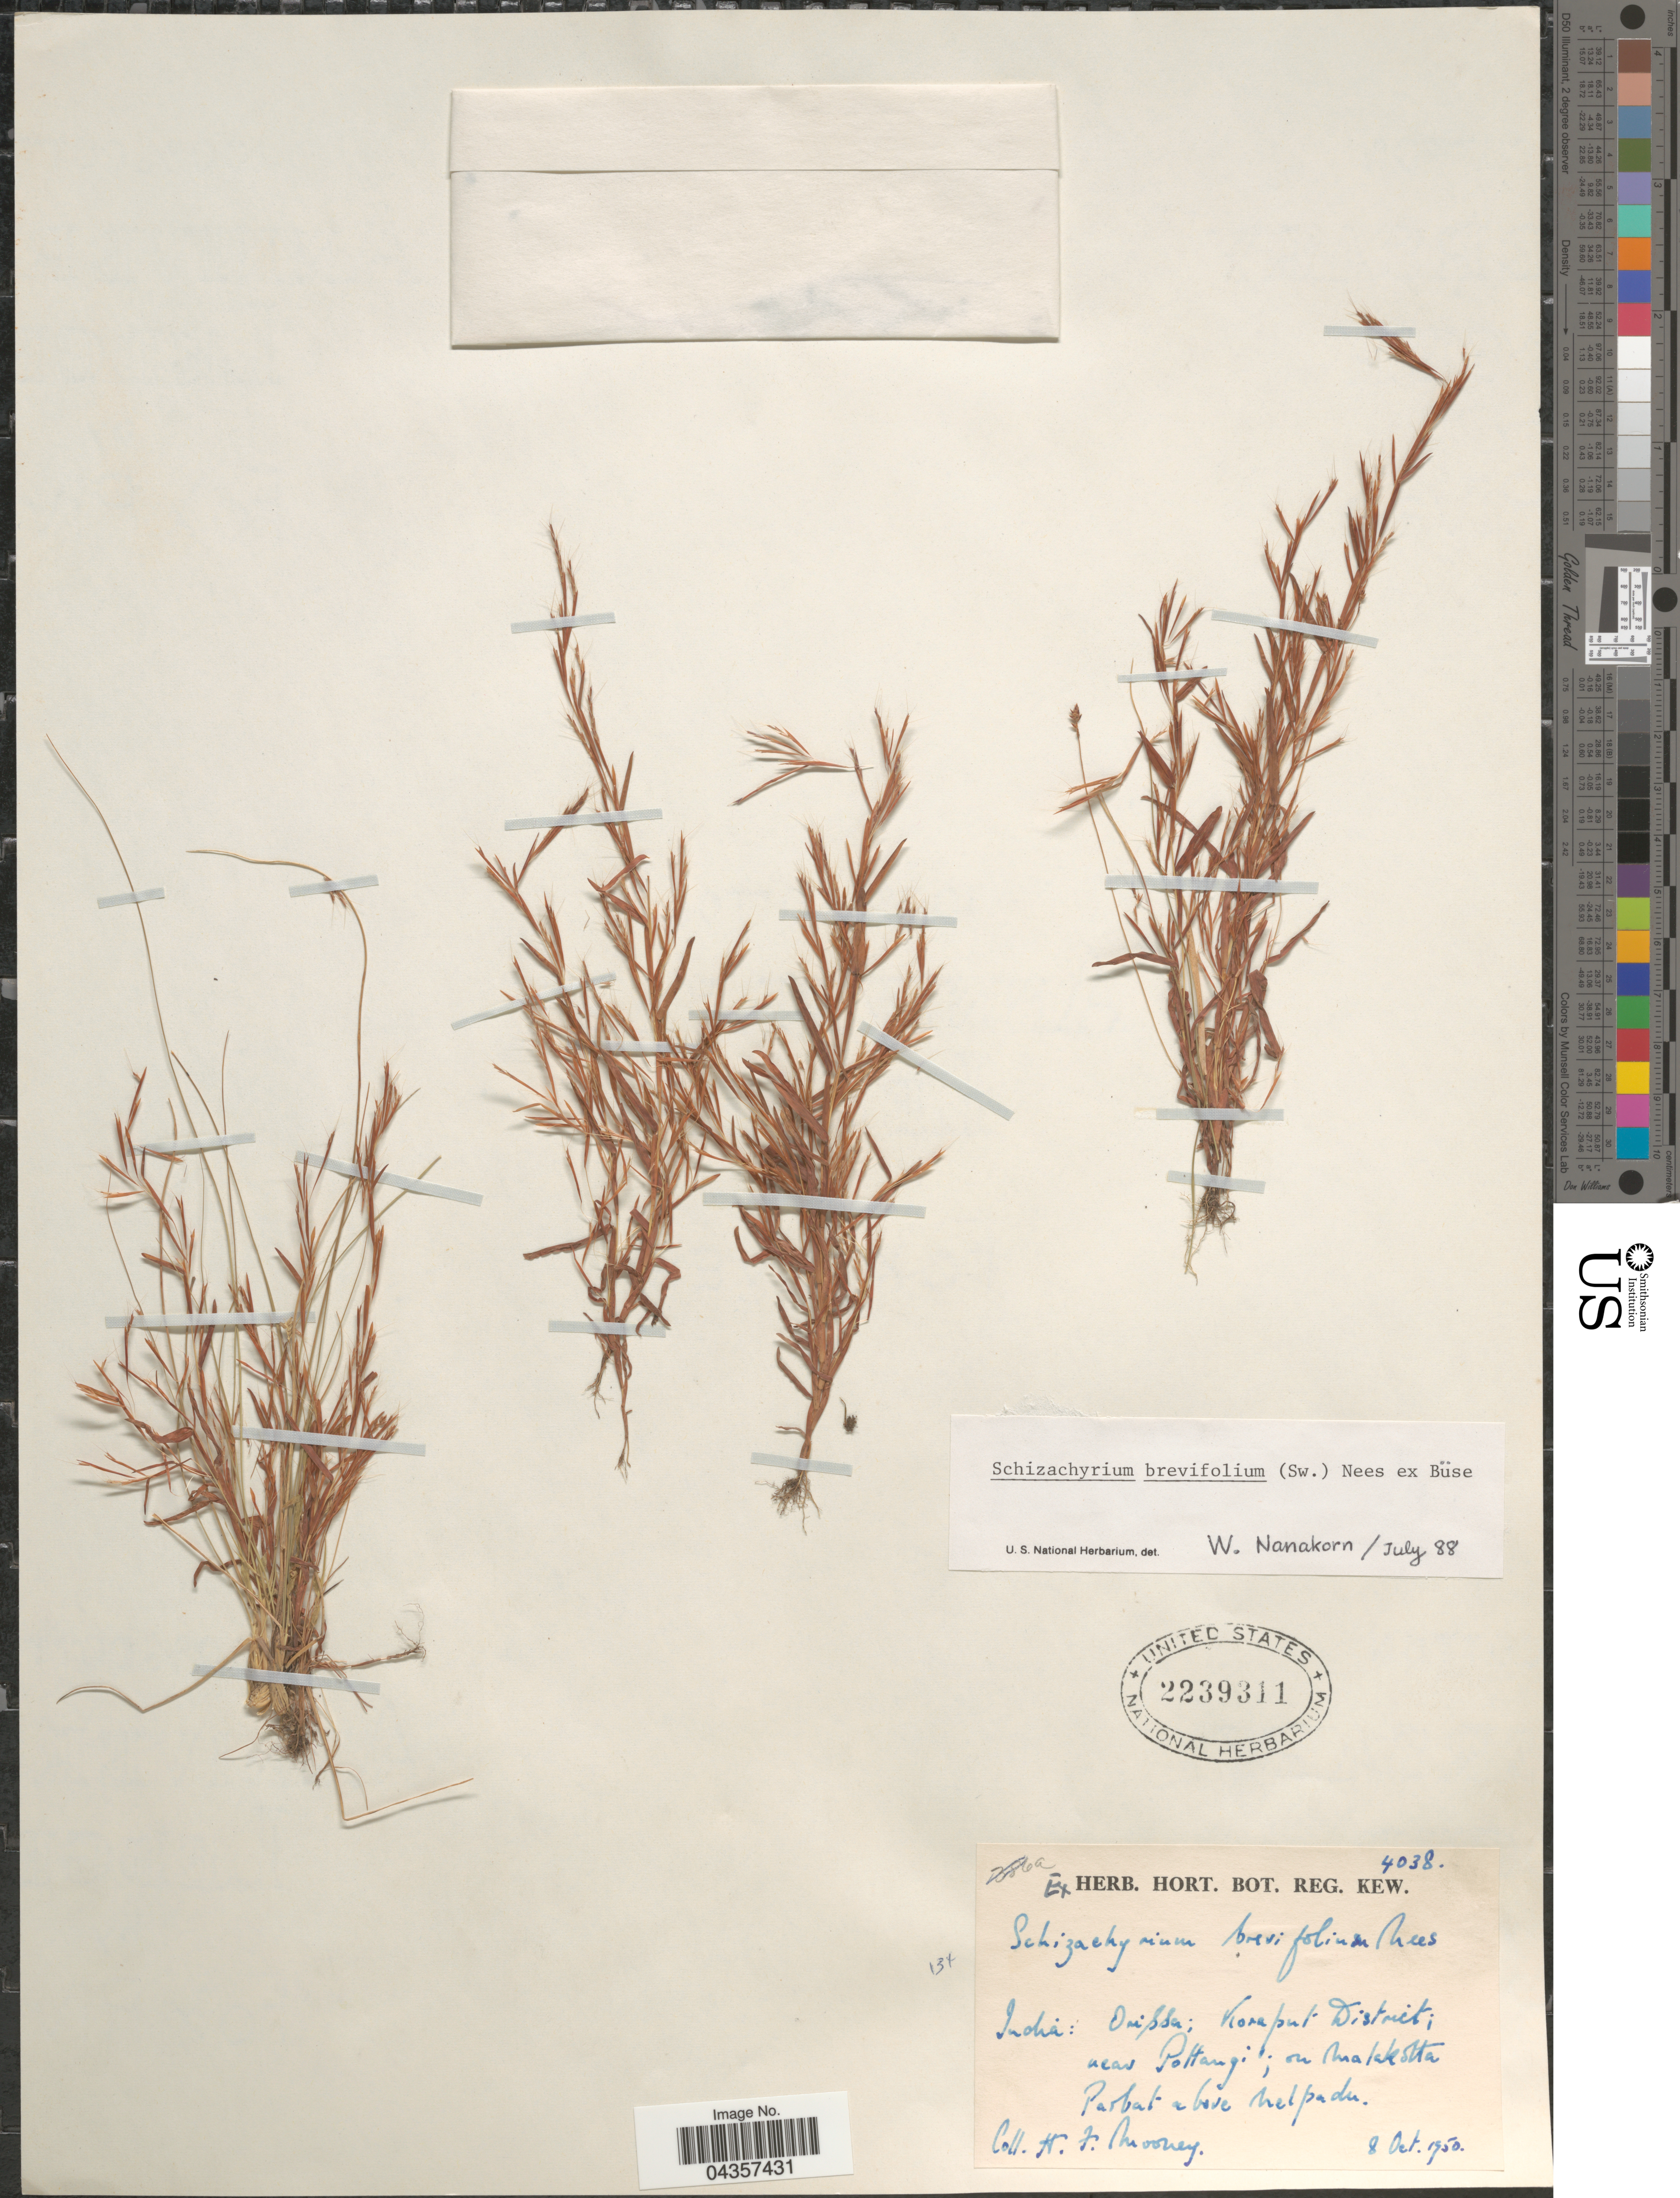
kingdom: Plantae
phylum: Tracheophyta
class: Liliopsida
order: Poales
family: Poaceae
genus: Schizachyrium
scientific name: Schizachyrium brevifolium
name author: (Sw.) Nees ex Büse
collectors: H. Mooney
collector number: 4038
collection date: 1950-10-08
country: India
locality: Orissa: Koraput District; near Pottangi; on Malakotta Parbat above Nelpadu.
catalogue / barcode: US 2239311